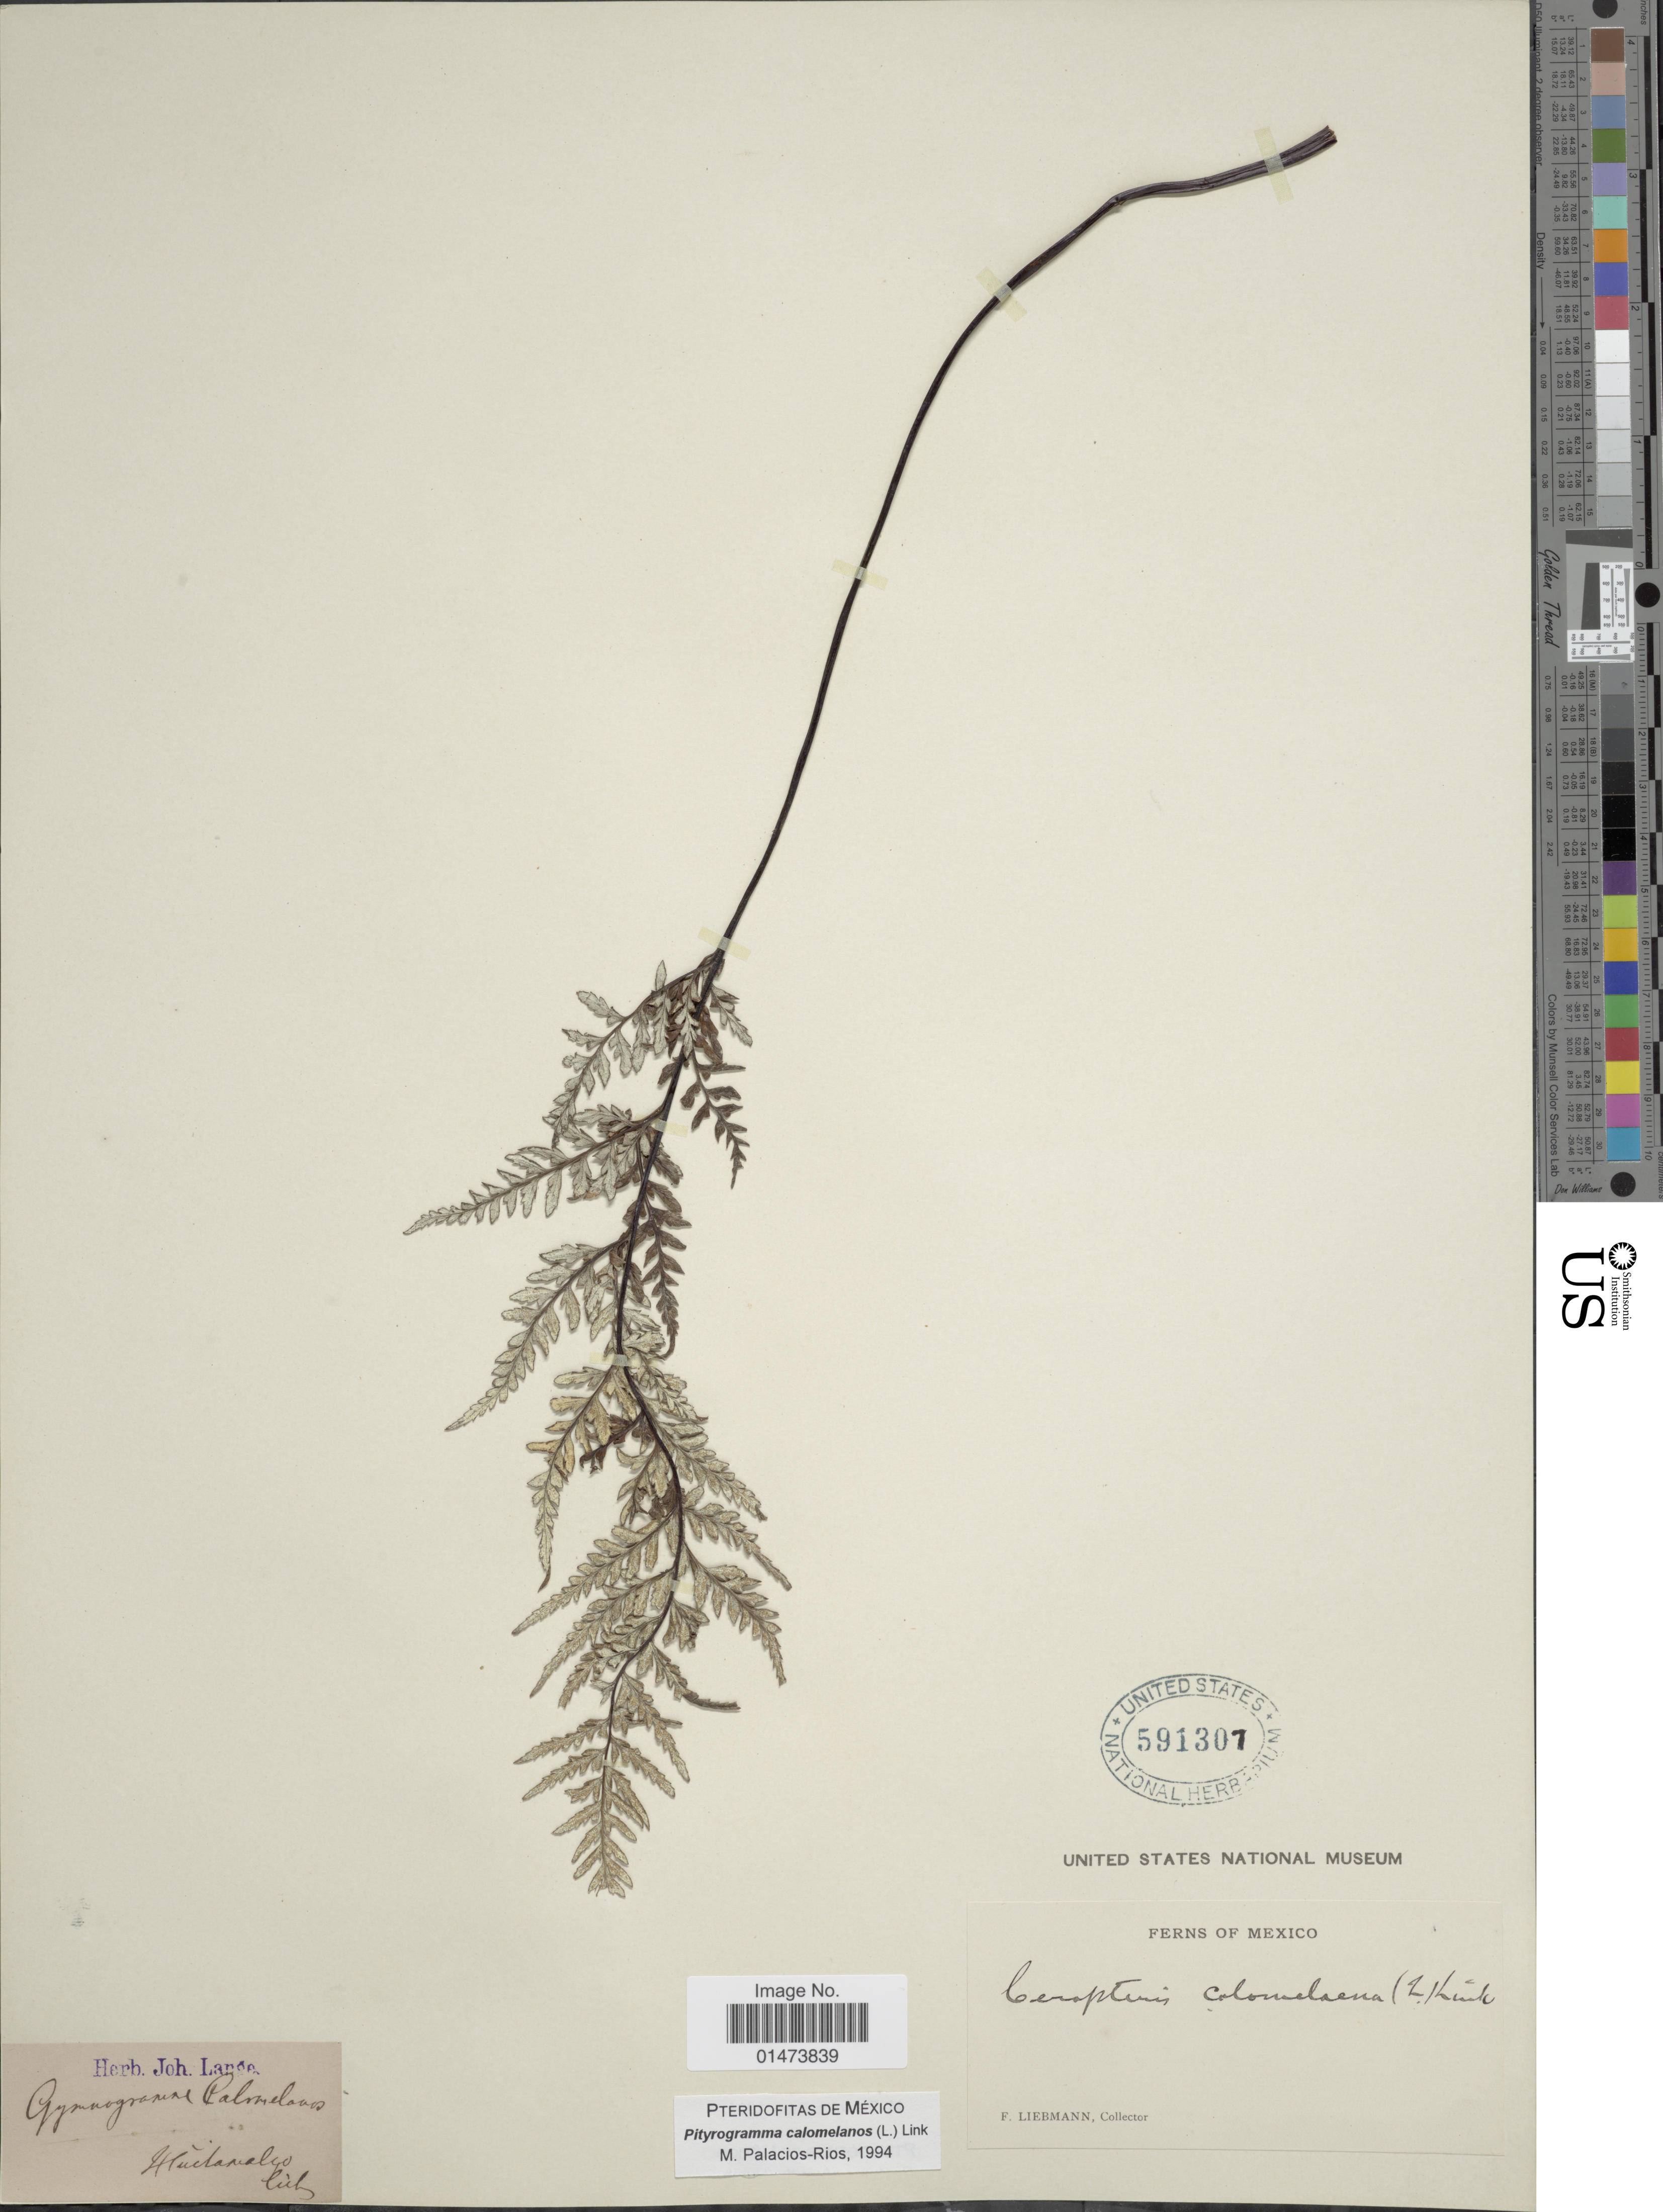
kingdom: Plantae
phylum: Tracheophyta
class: Polypodiopsida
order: Polypodiales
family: Pteridaceae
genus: Pityrogramma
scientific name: Pityrogramma calomelanos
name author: (L.) Link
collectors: F. Liebmann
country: Mexico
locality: Huchamalco [interpreted] [unsure placement]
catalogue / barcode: US 591307